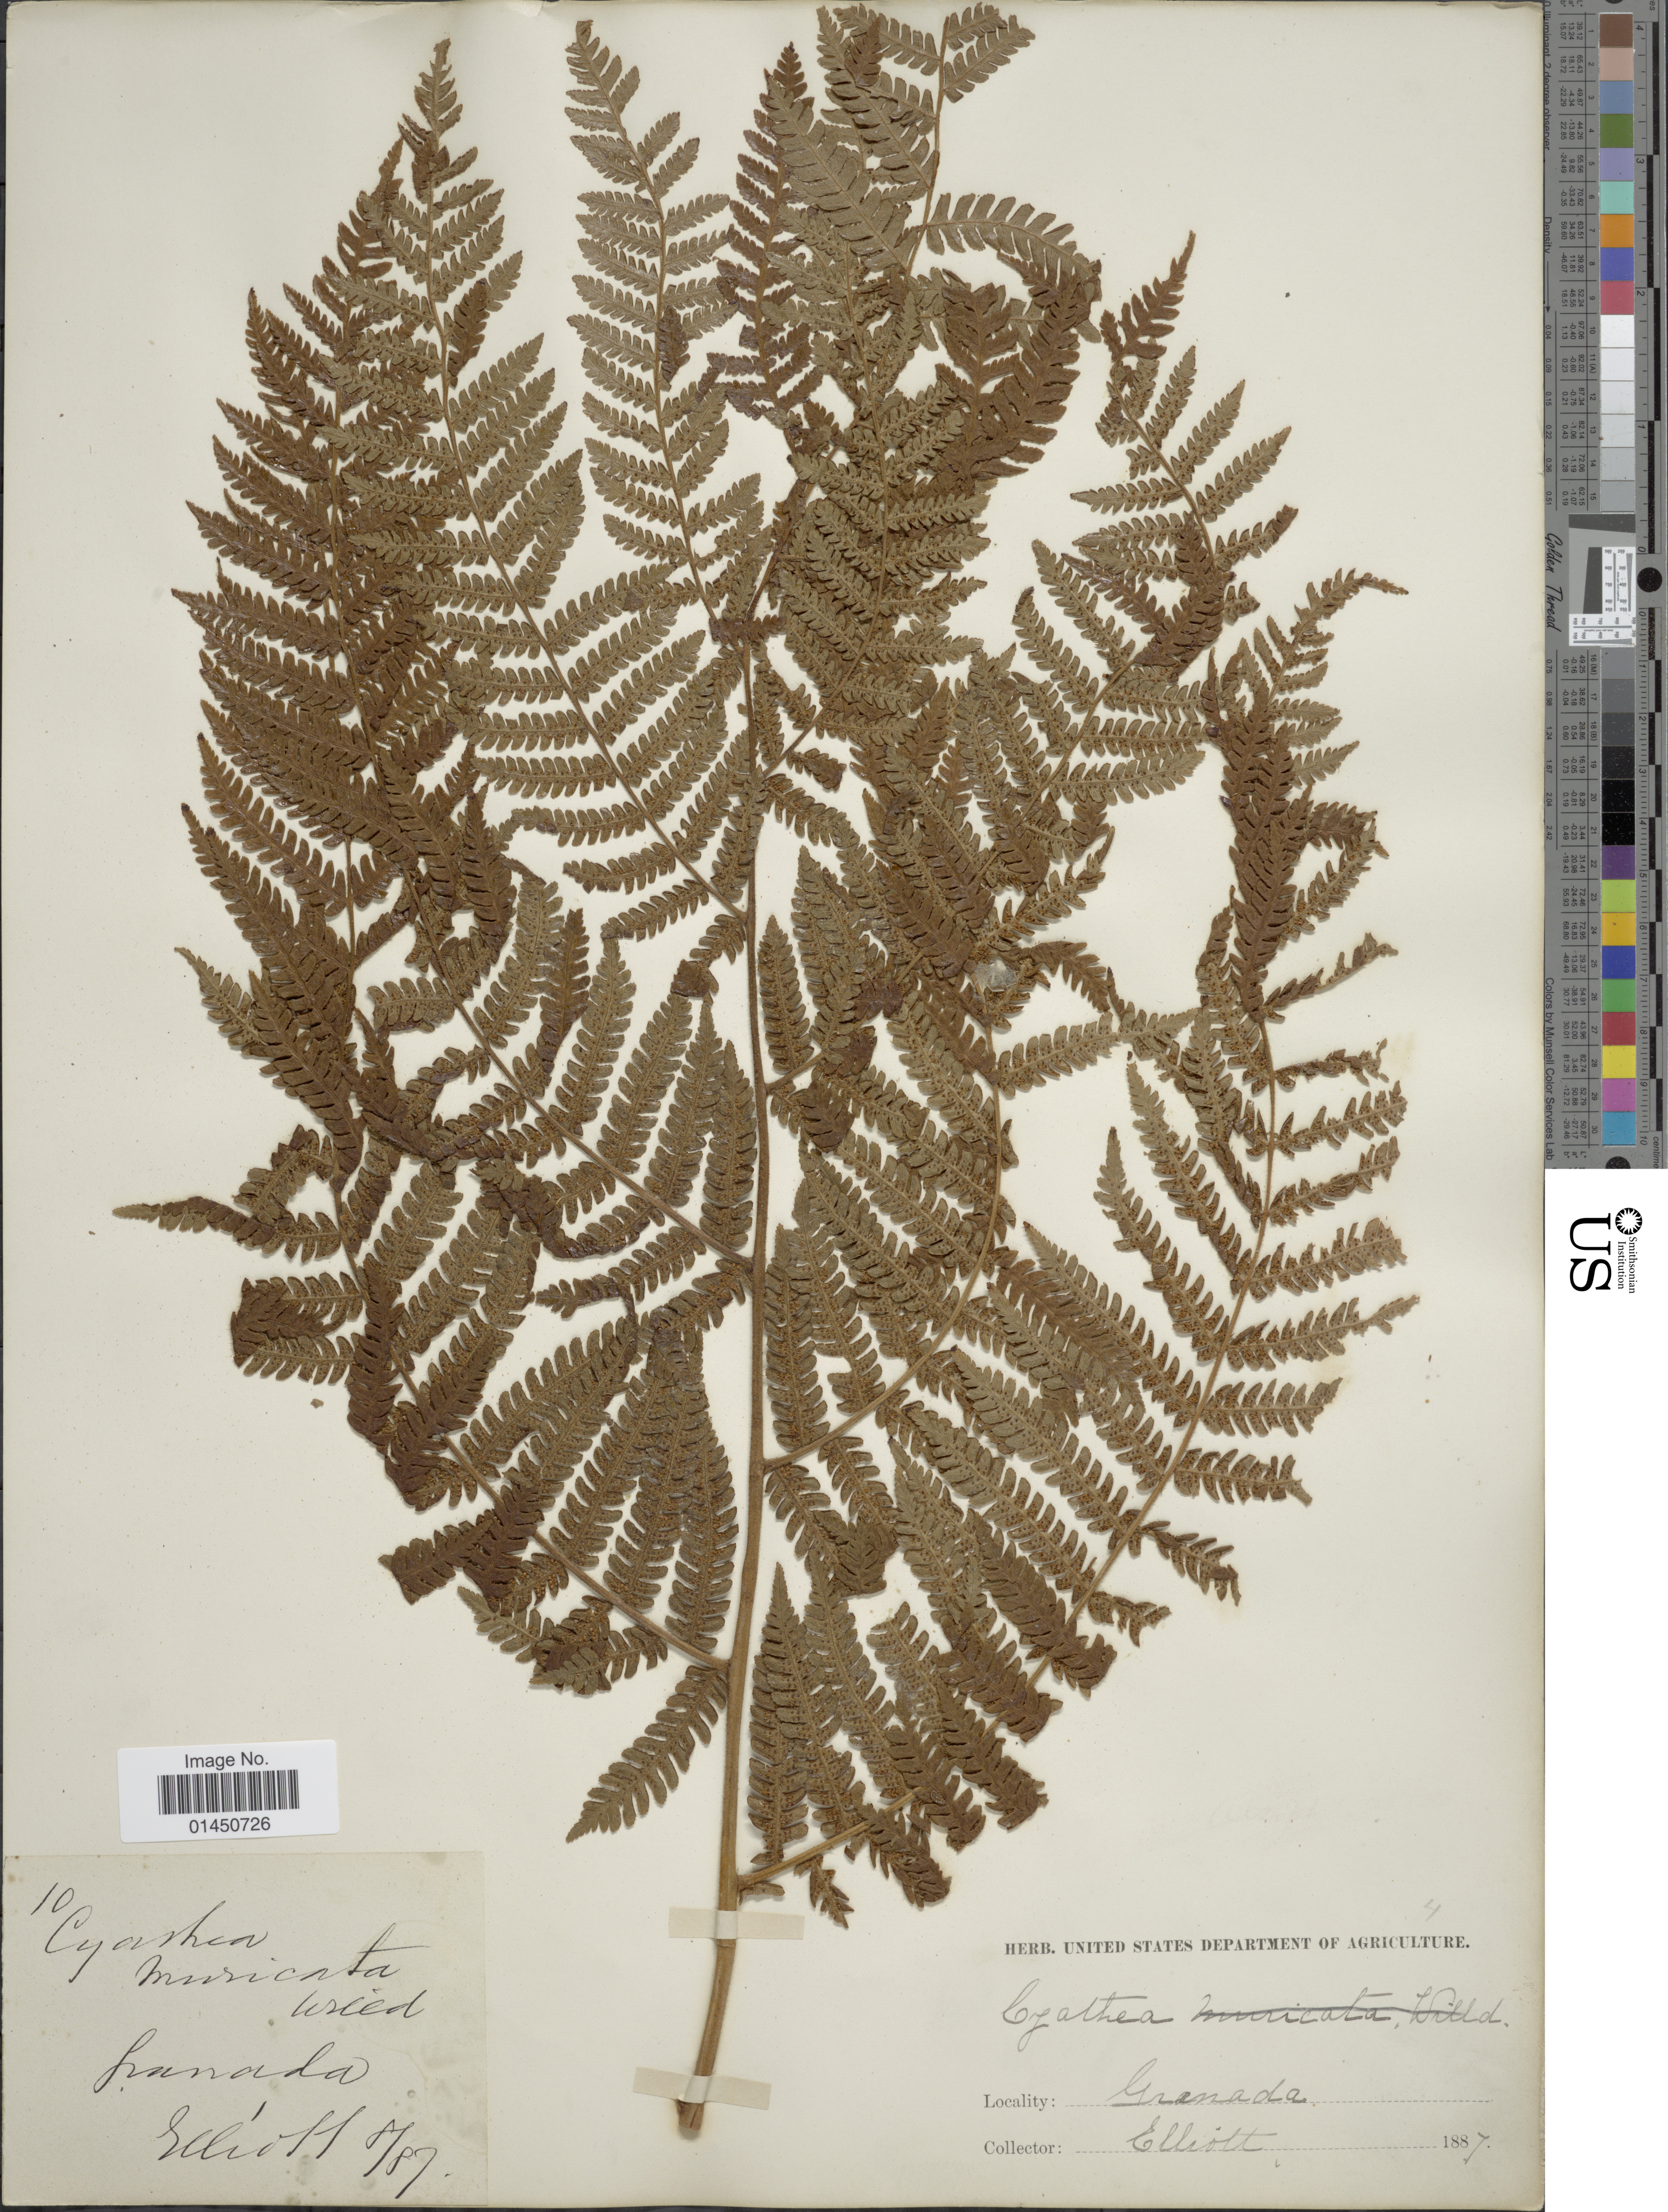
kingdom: Plantae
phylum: Tracheophyta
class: Polypodiopsida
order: Cyatheales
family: Cyatheaceae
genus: Cyathea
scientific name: Cyathea tenera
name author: (J. Sm. ex Hook.) T. Moore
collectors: Elliott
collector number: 10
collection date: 1887-08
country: Grenada